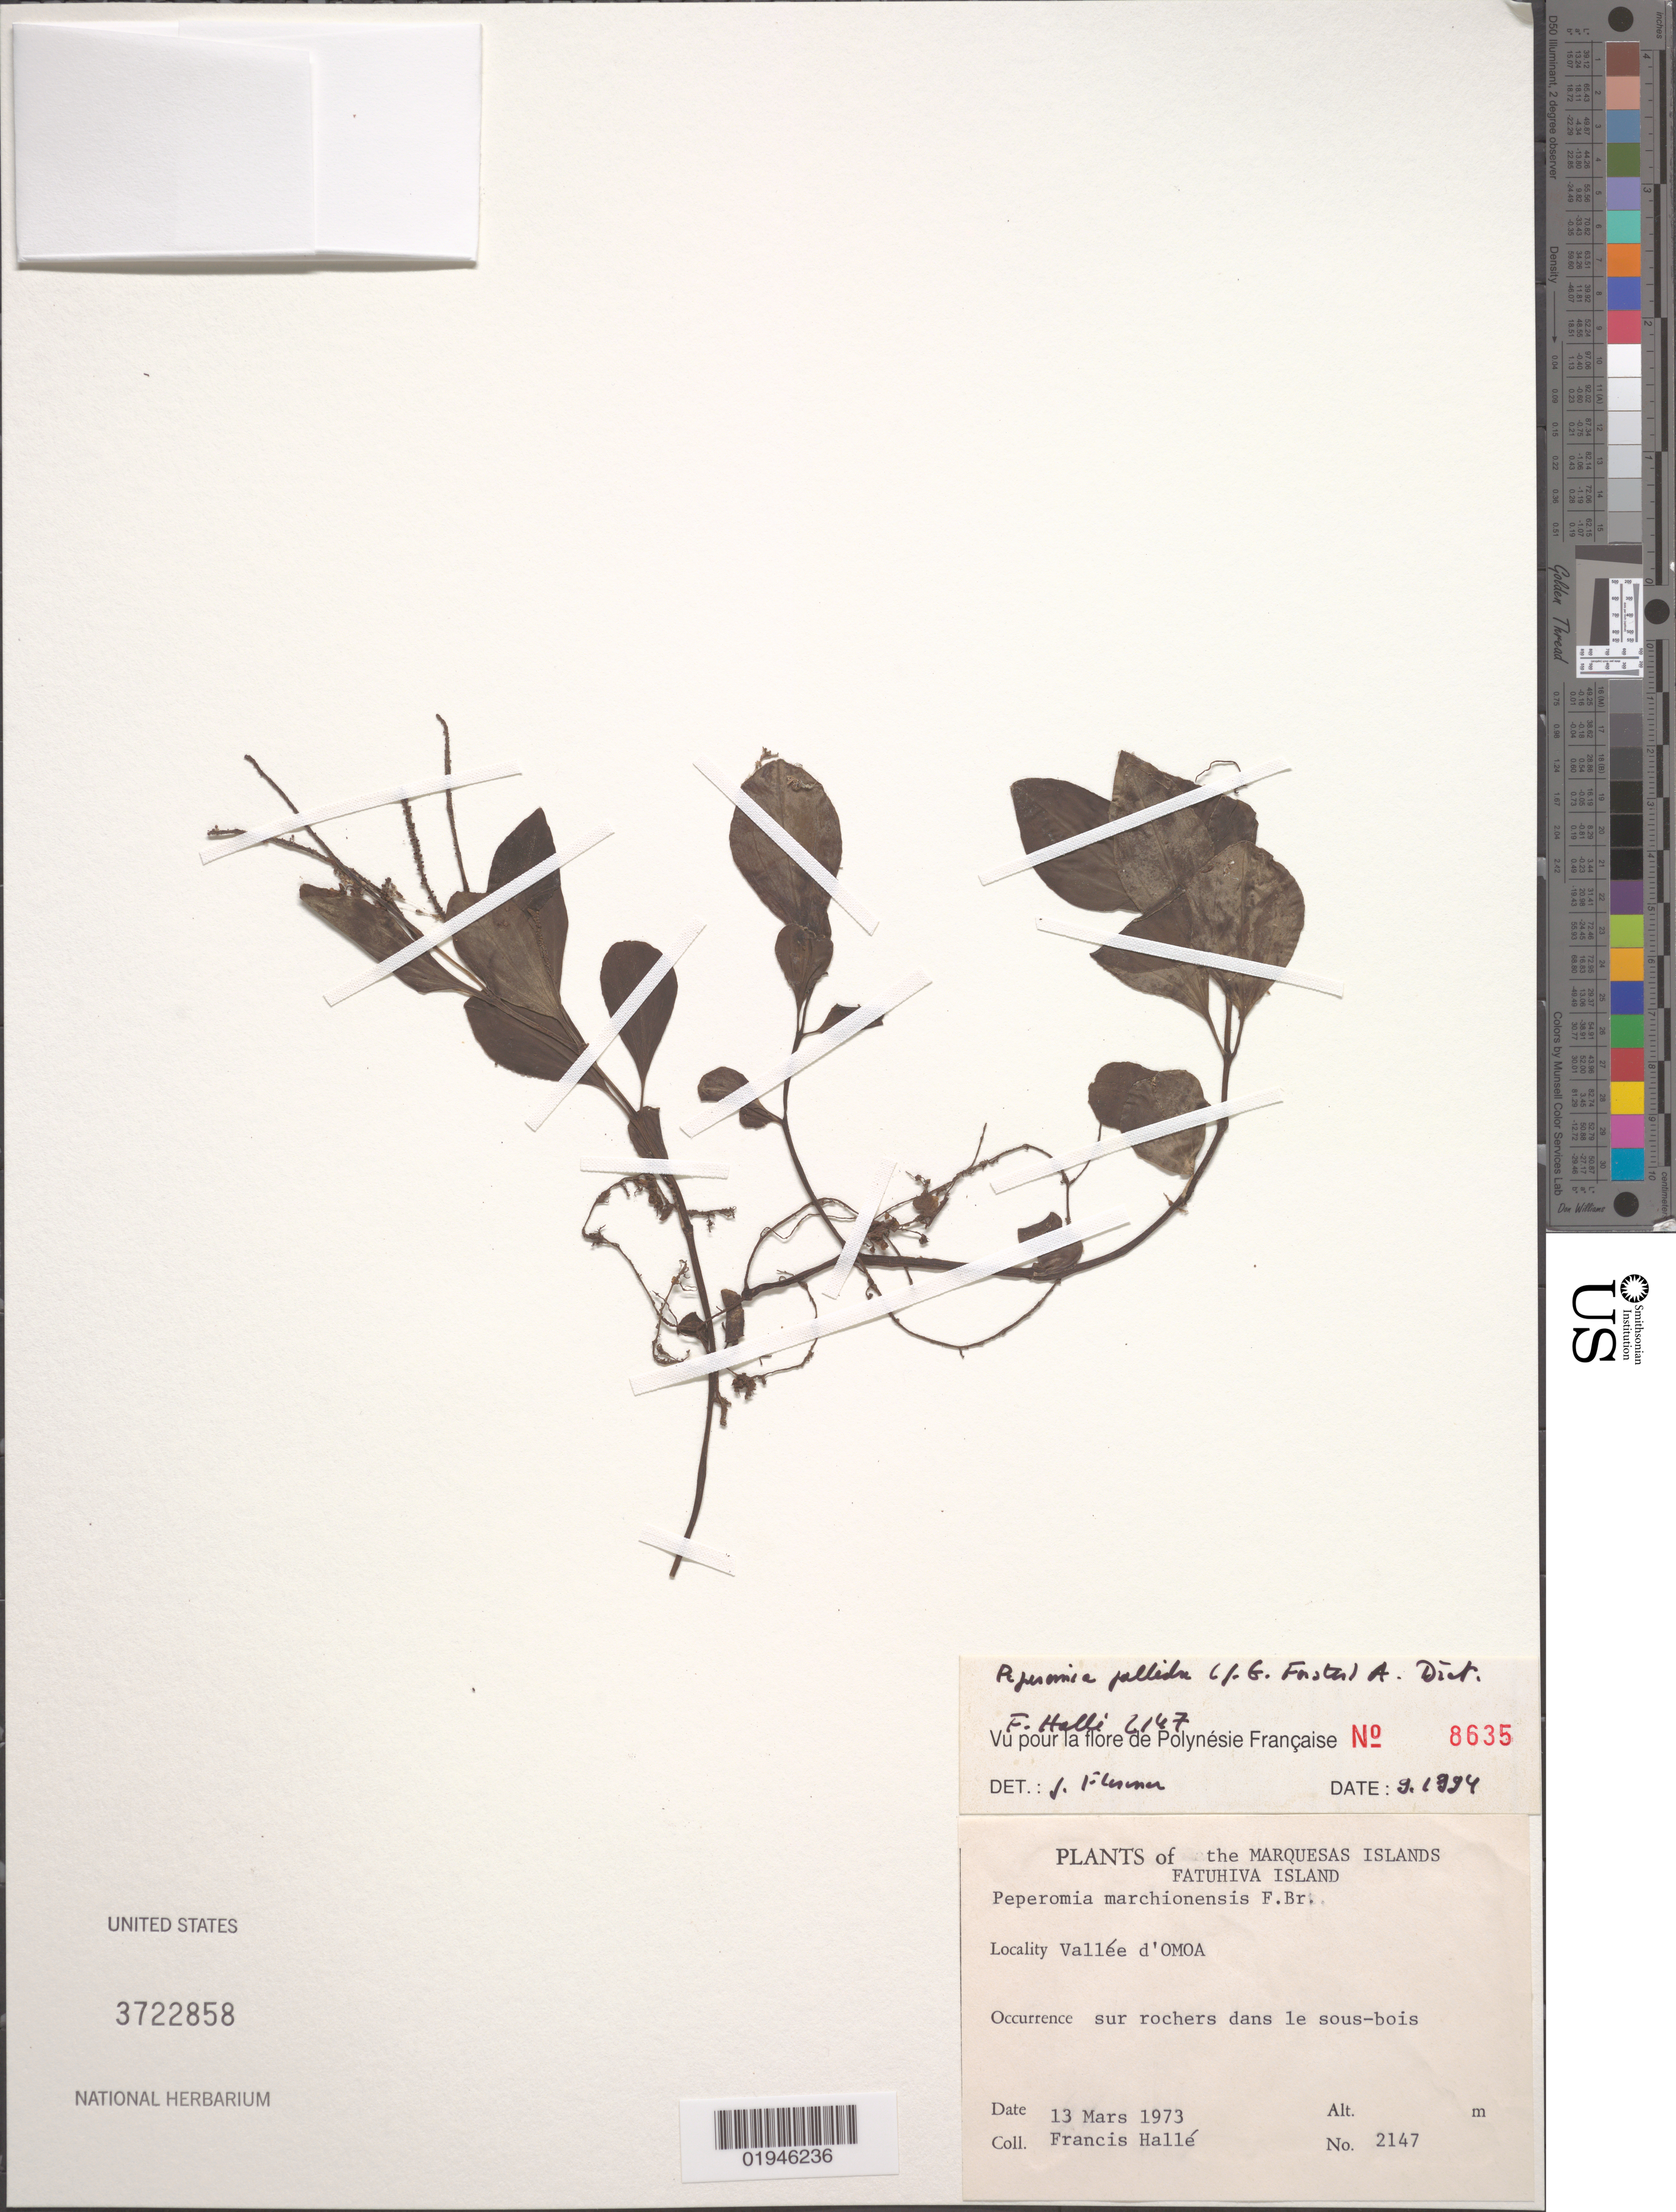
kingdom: Plantae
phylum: Tracheophyta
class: Magnoliopsida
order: Piperales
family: Piperaceae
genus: Peperomia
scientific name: Peperomia pallida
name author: (G. Forst.) Dietr.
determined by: Florence, J.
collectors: F. Hallé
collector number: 2147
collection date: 1973-03-13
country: French Polynesia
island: Fatu Hiva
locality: Vallée d'Omo'a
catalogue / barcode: US 3722858